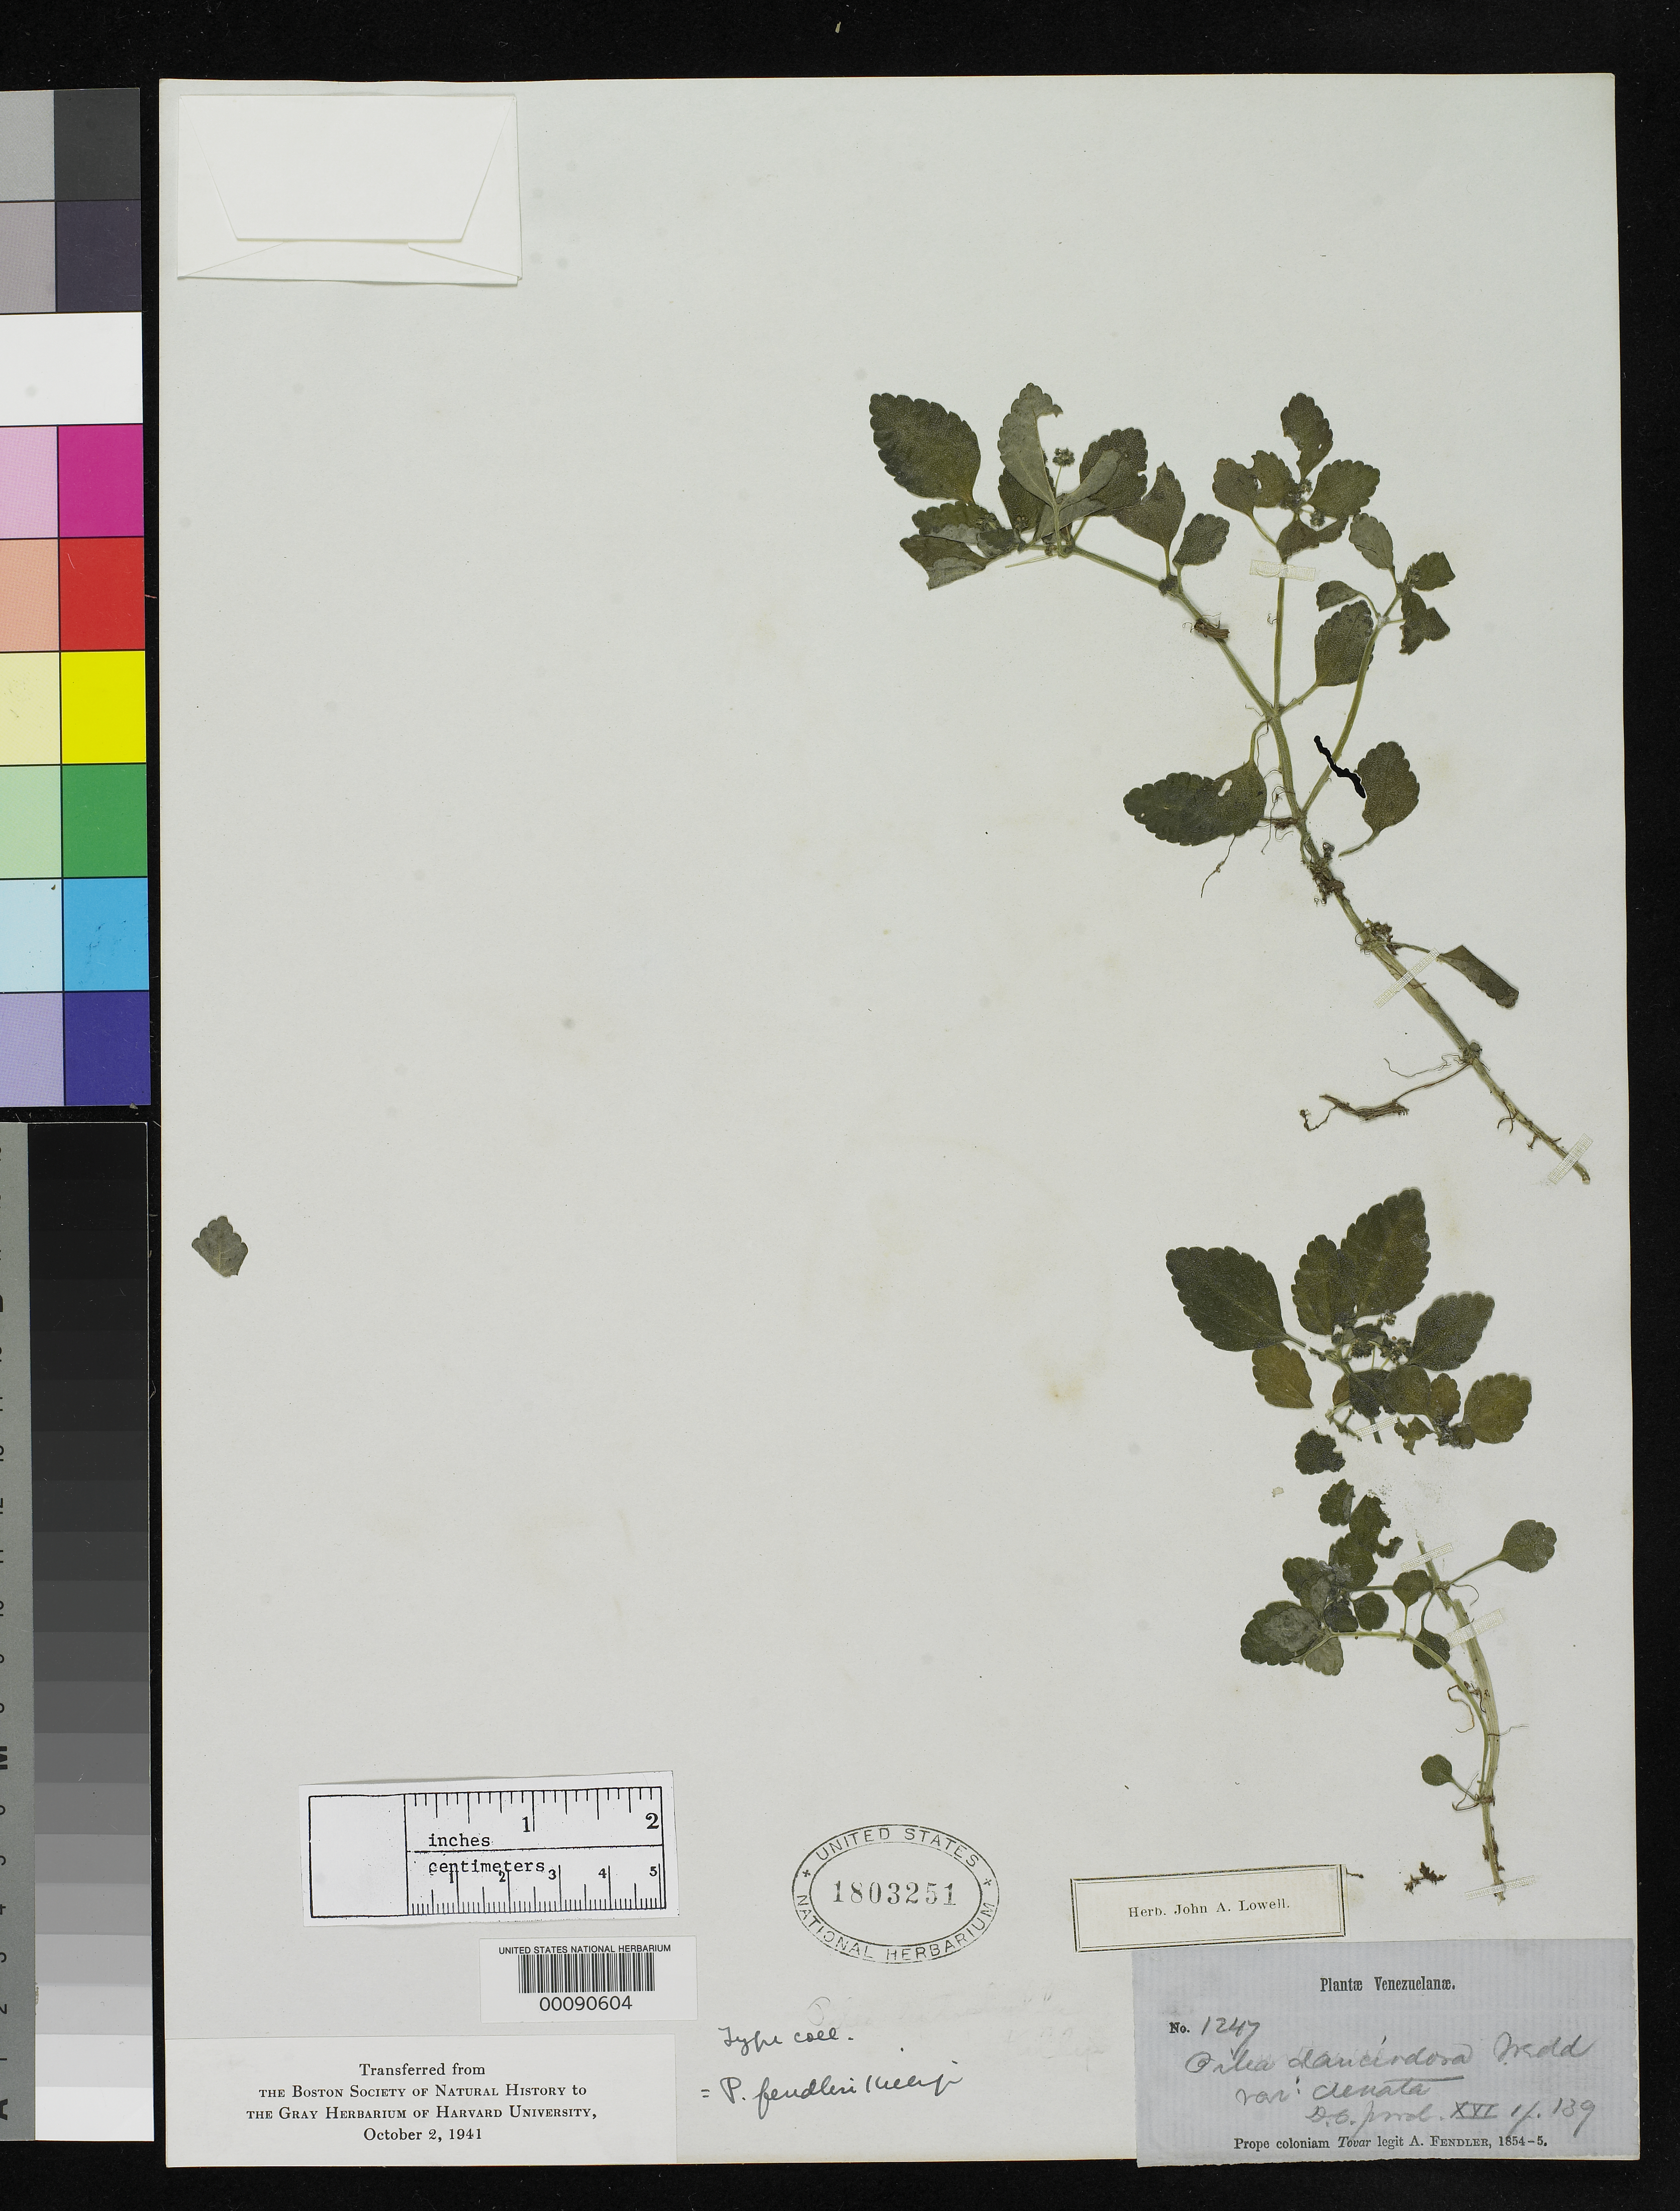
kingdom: Plantae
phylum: Tracheophyta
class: Magnoliopsida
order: Rosales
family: Urticaceae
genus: Pilea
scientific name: Pilea dauciodora var. crenata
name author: Wedd. in DC.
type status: Isosyntype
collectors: A. Fendler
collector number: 1247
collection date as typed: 1854 to -- --- 1855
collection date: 1854/1855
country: Venezuela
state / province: Mérida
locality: Neartovar.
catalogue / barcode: US 1803251